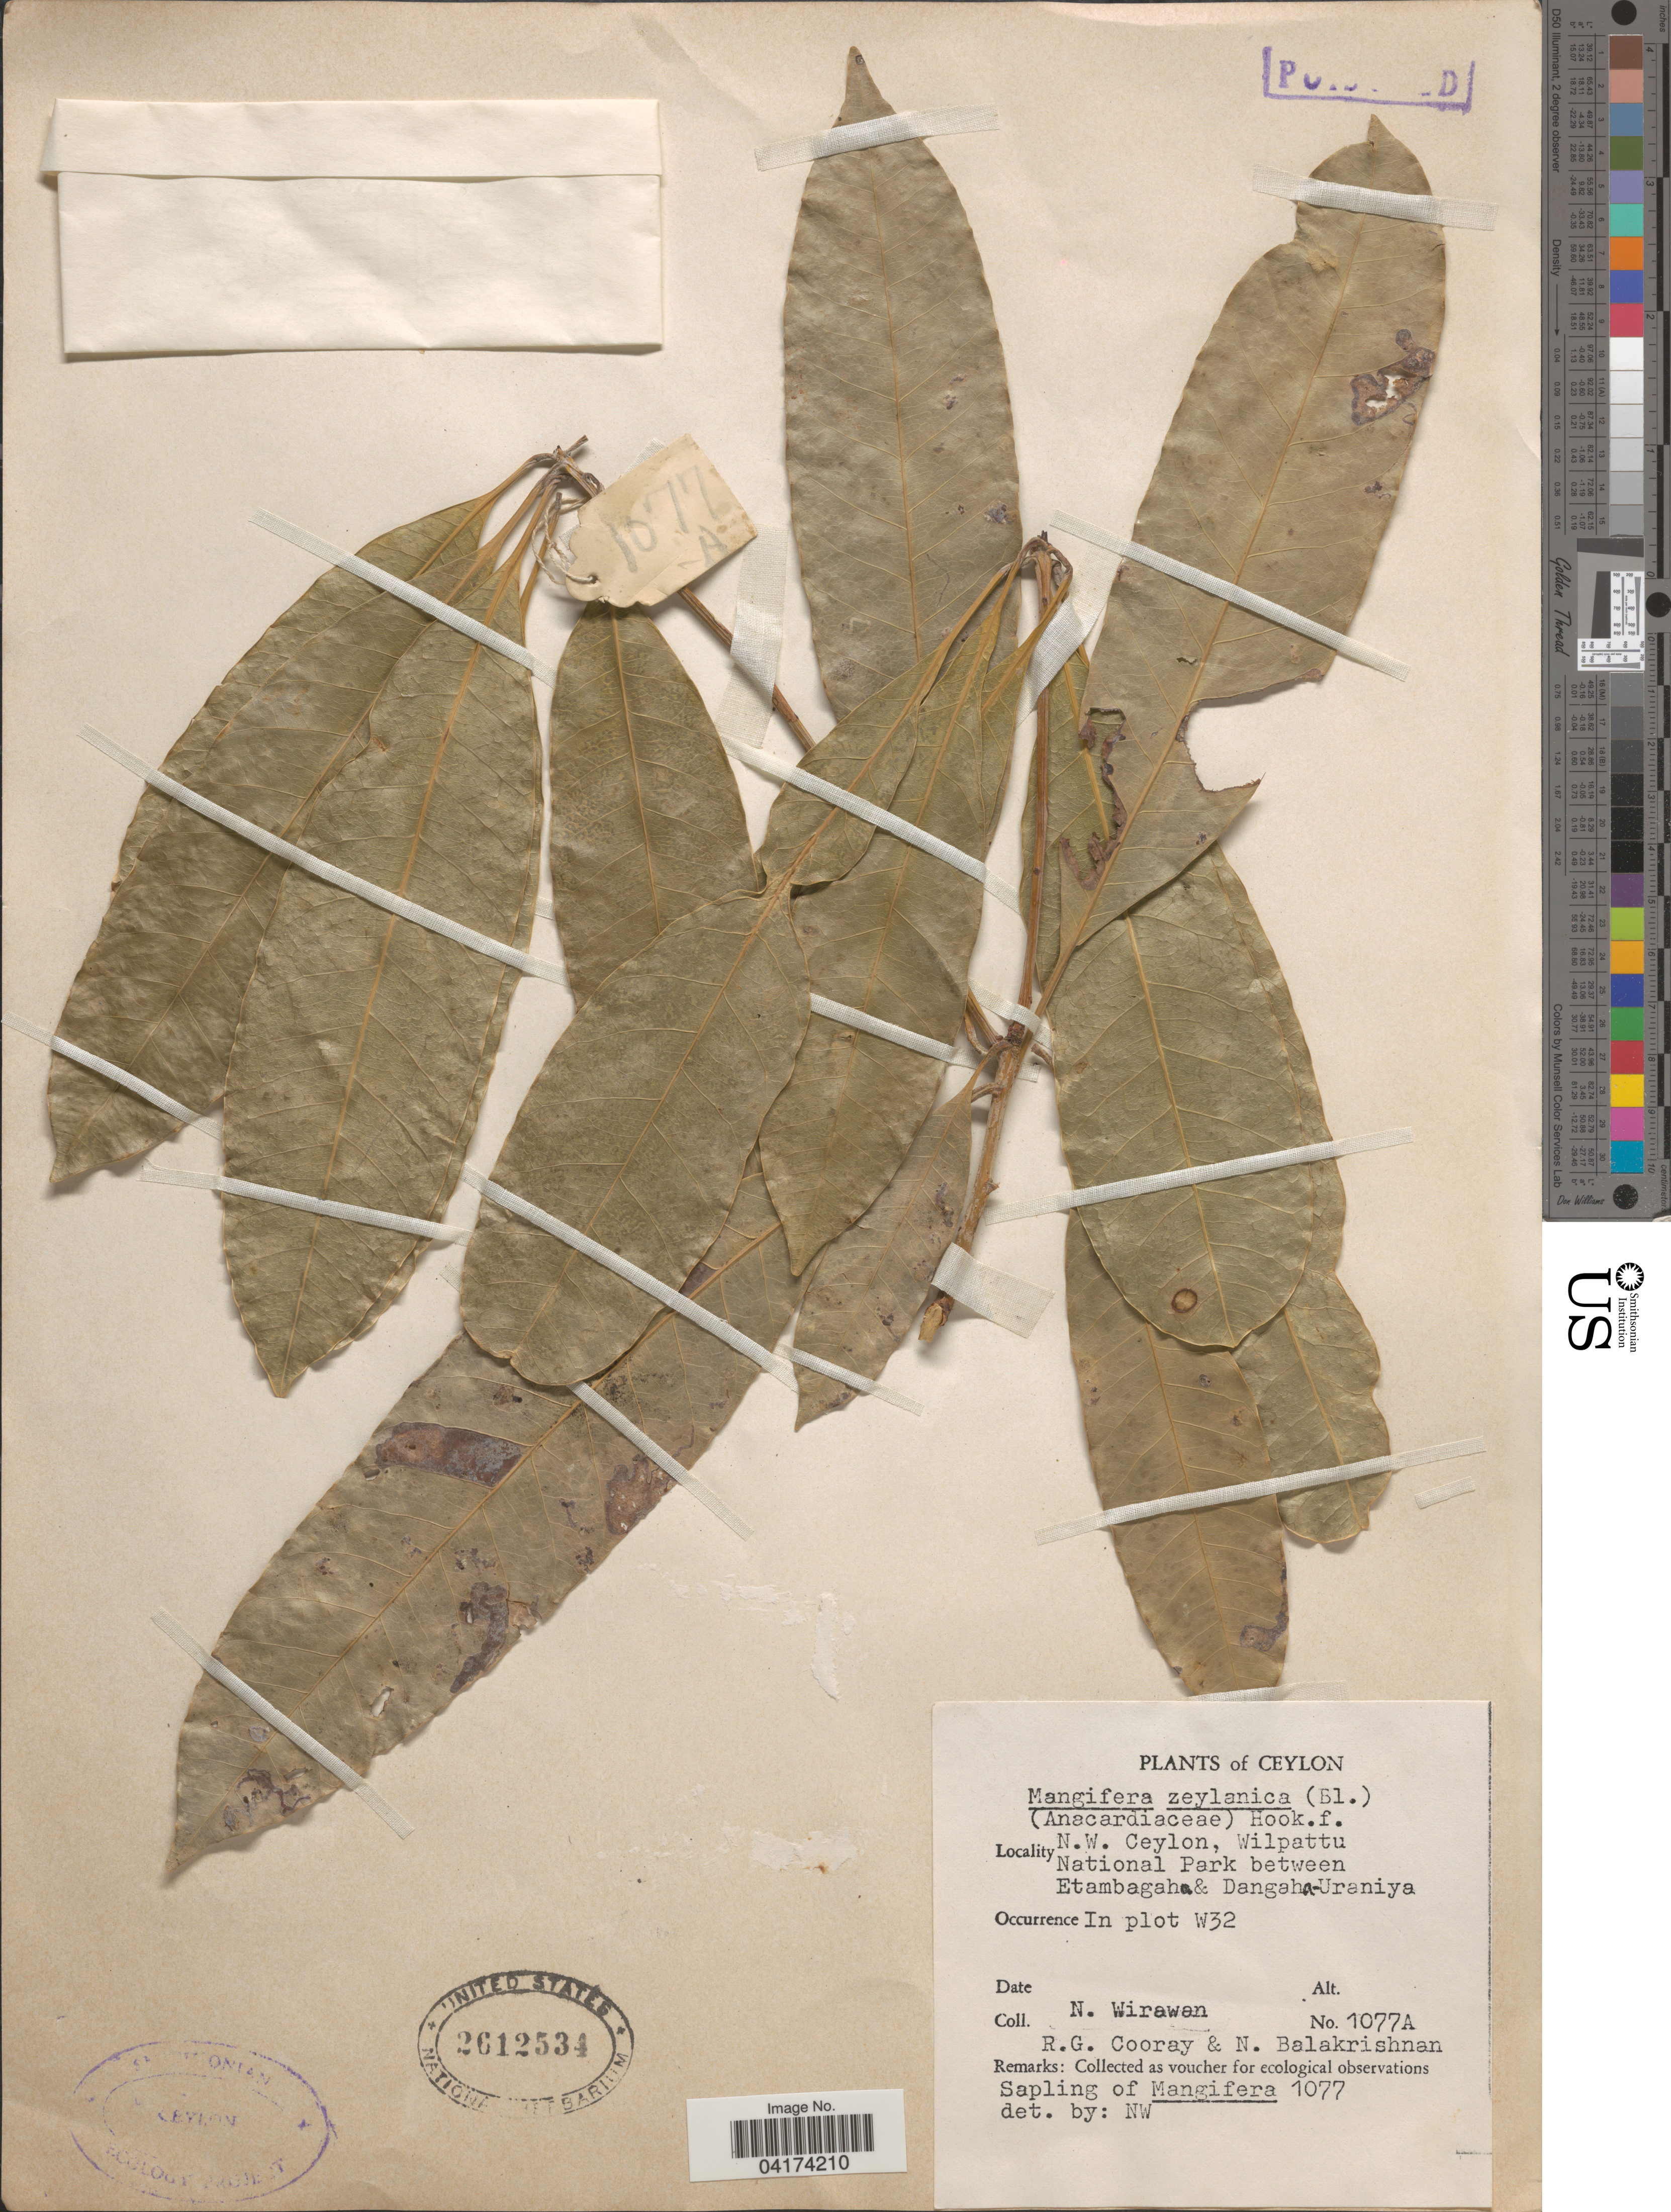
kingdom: Plantae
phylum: Tracheophyta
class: Magnoliopsida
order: Sapindales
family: Anacardiaceae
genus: Mangifera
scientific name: Mangifera zeylanica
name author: (Blume) Hook. f.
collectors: N. Wirawan, R. Cooray & N. Balakrishnan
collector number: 1077A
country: Sri Lanka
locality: Ceylon. N.W. Ceylon, Wilpattu National Park between Etambagaha & Dangaha-Uraniya. In plot W32.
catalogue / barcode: US 2612534